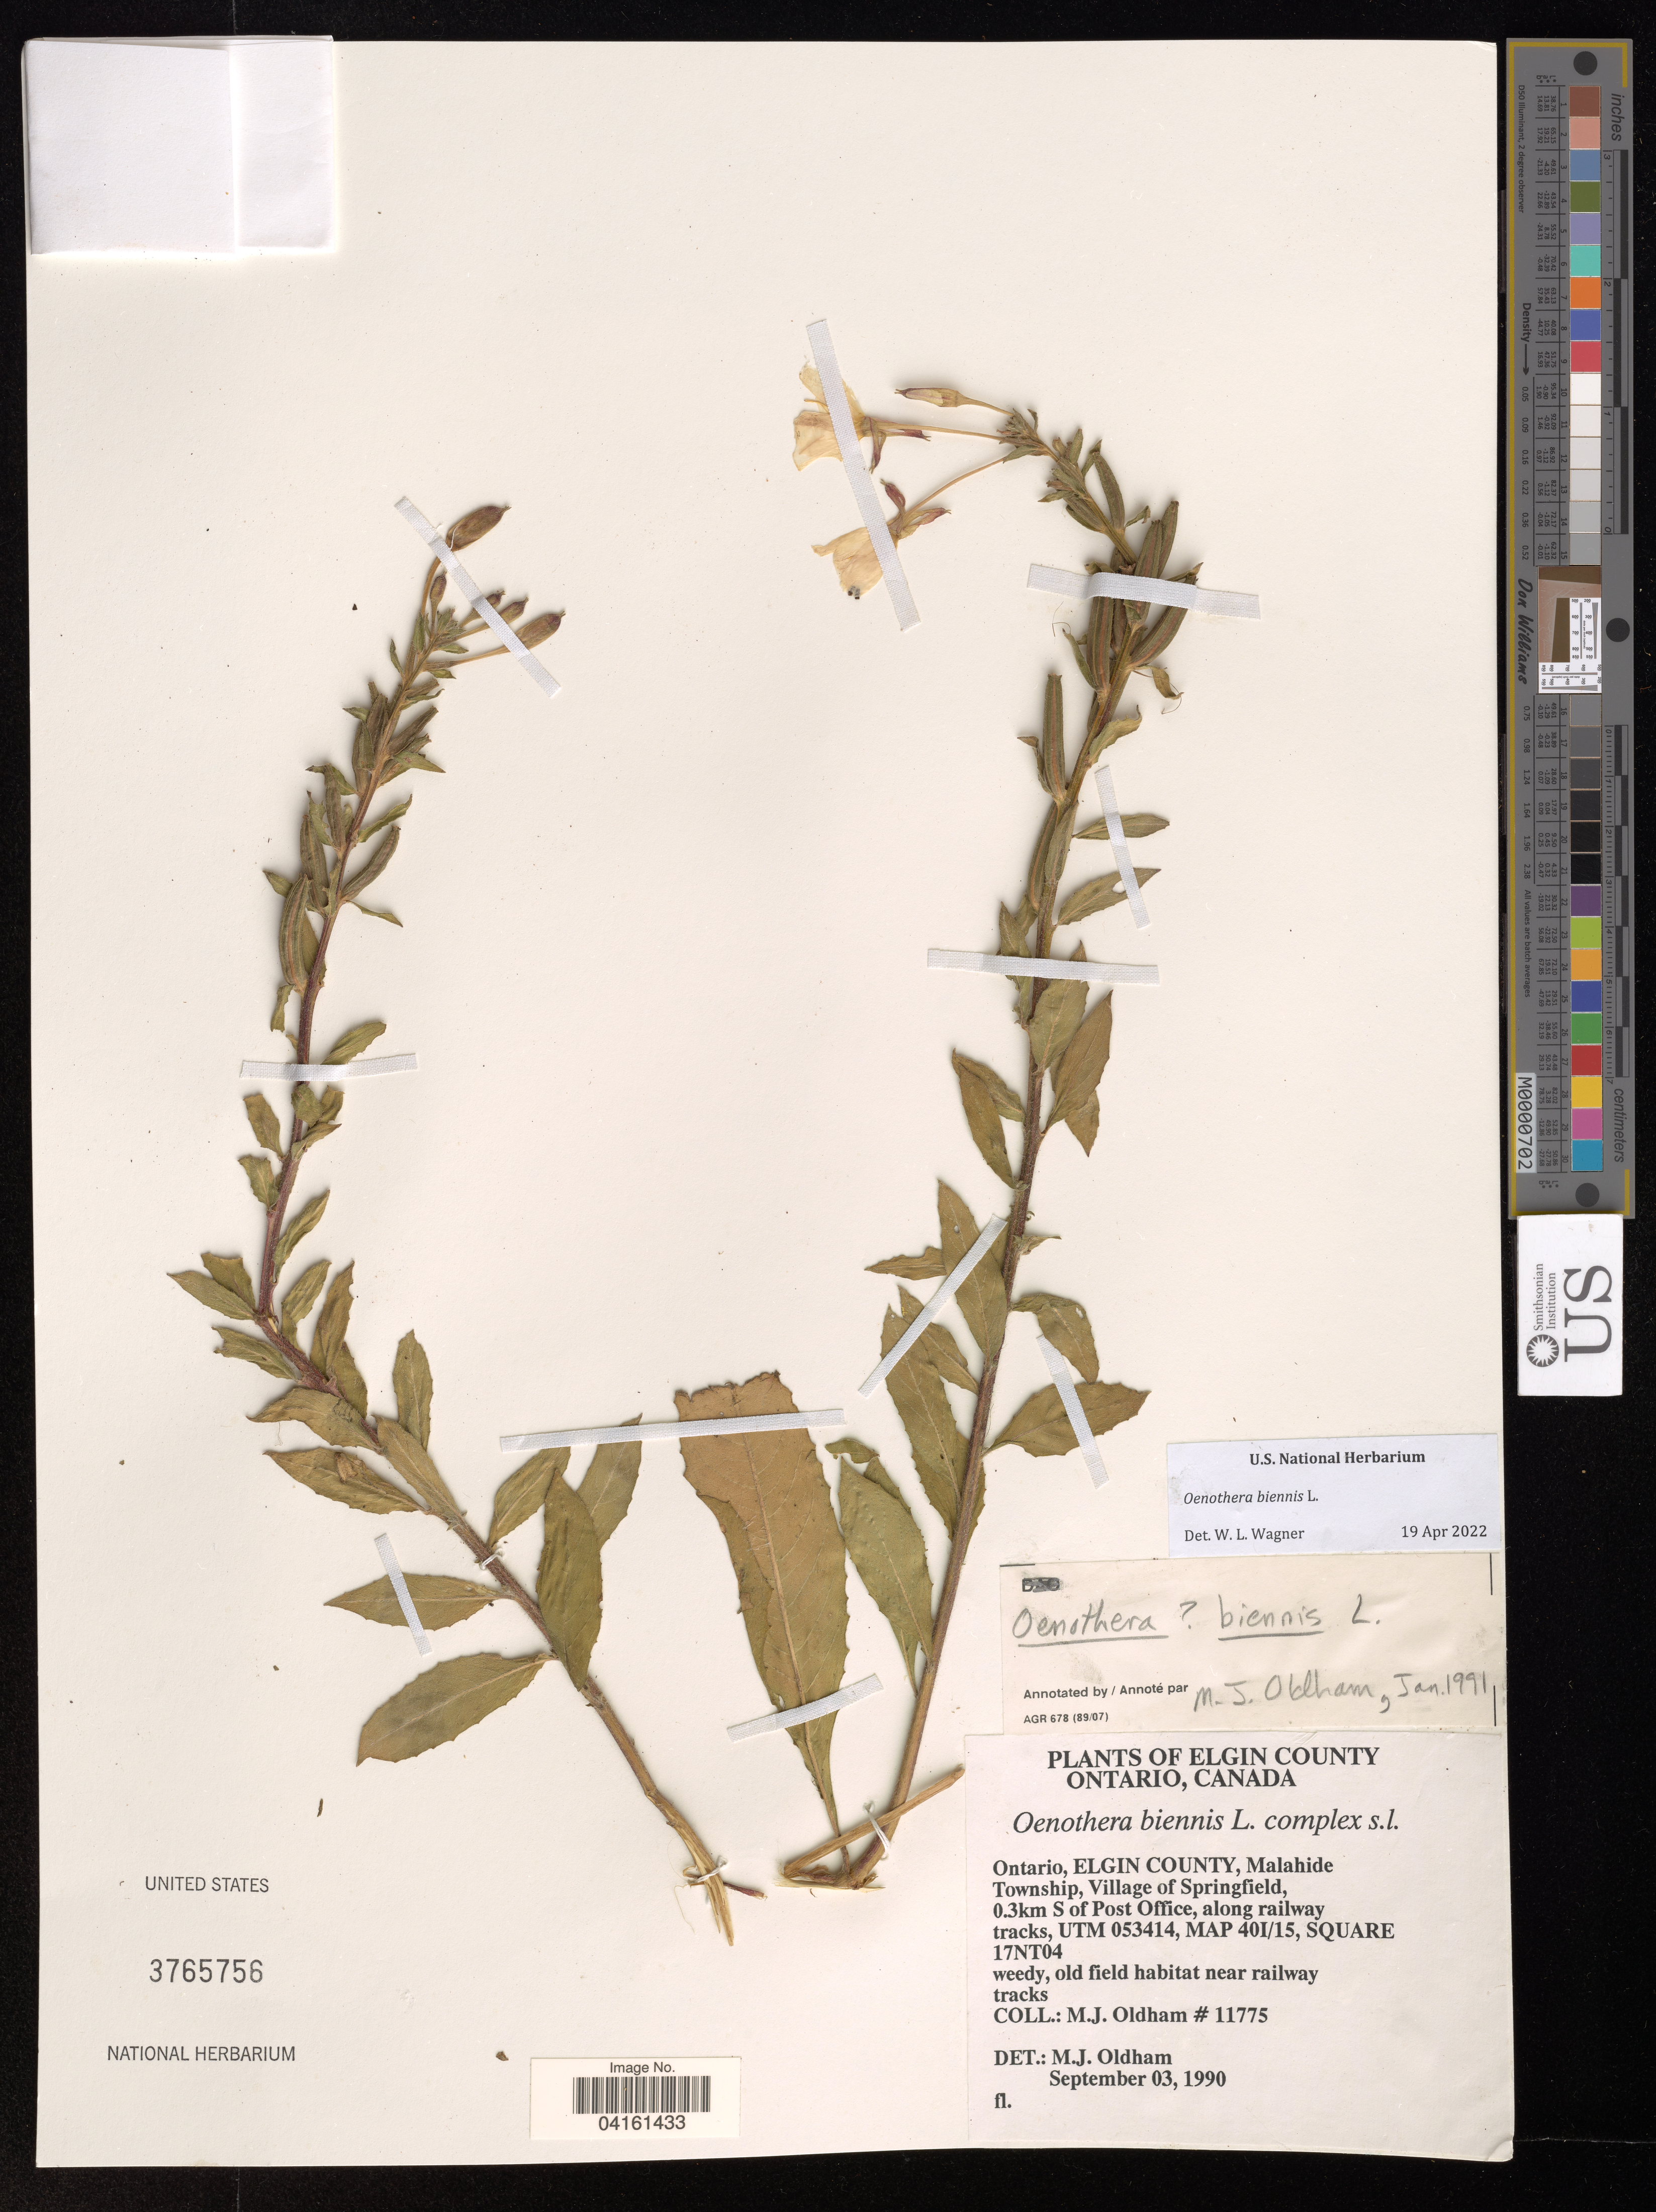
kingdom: Plantae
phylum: Tracheophyta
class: Magnoliopsida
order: Myrtales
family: Onagraceae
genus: Oenothera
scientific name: Oenothera biennis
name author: L.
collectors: M. Oldham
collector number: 11775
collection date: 1990-09-03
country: Canada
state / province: Ontario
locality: Elgin County, Malahide Township, Village of Springfield, 0.3km S of Post Office, along railway tracks, UTM 053414, MAP 40I/15, SQUARE 17NT04. Weedy, old field habitat near railway tracks.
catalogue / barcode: US 3765756